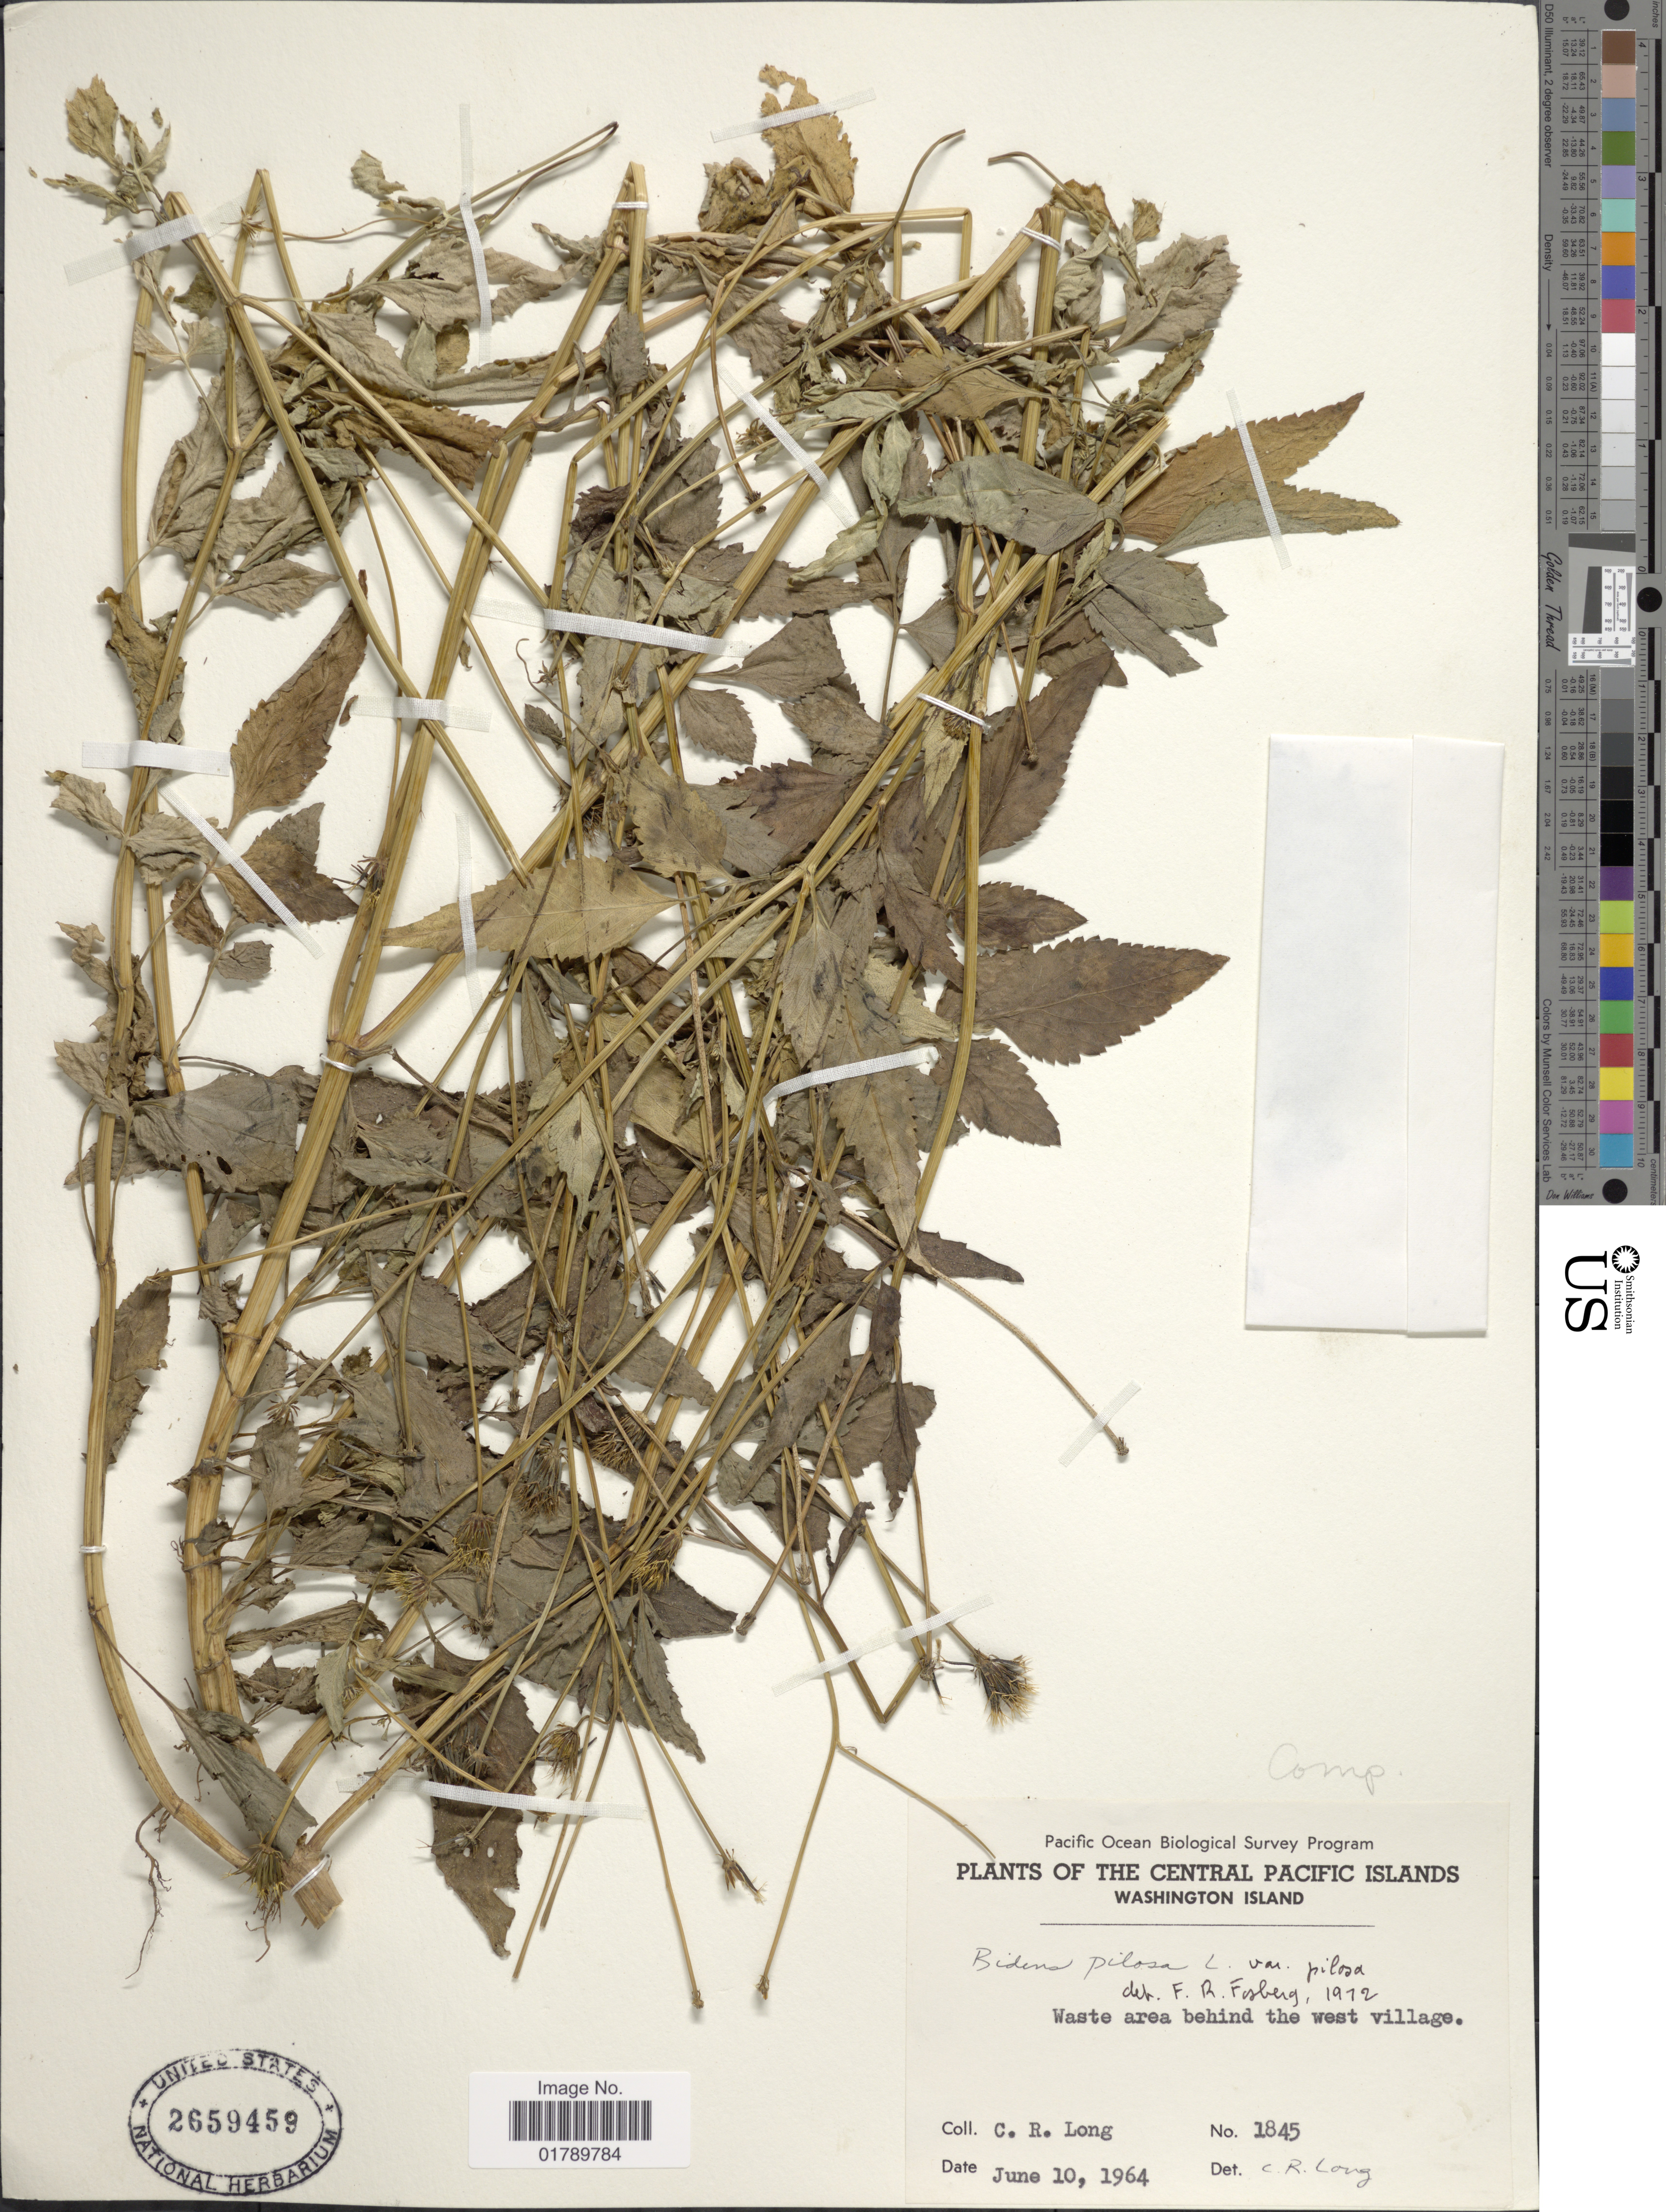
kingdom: Plantae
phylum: Tracheophyta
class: Magnoliopsida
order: Asterales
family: Asteraceae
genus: Bidens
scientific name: Bidens pilosa var. pilosa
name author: L.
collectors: C. R. Long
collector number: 1845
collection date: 1964-06-10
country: Kiribati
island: Teraina [Washington Island]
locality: The Central Pacific Islands. Washington Island. Waste areas behind the west village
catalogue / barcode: US 2659459